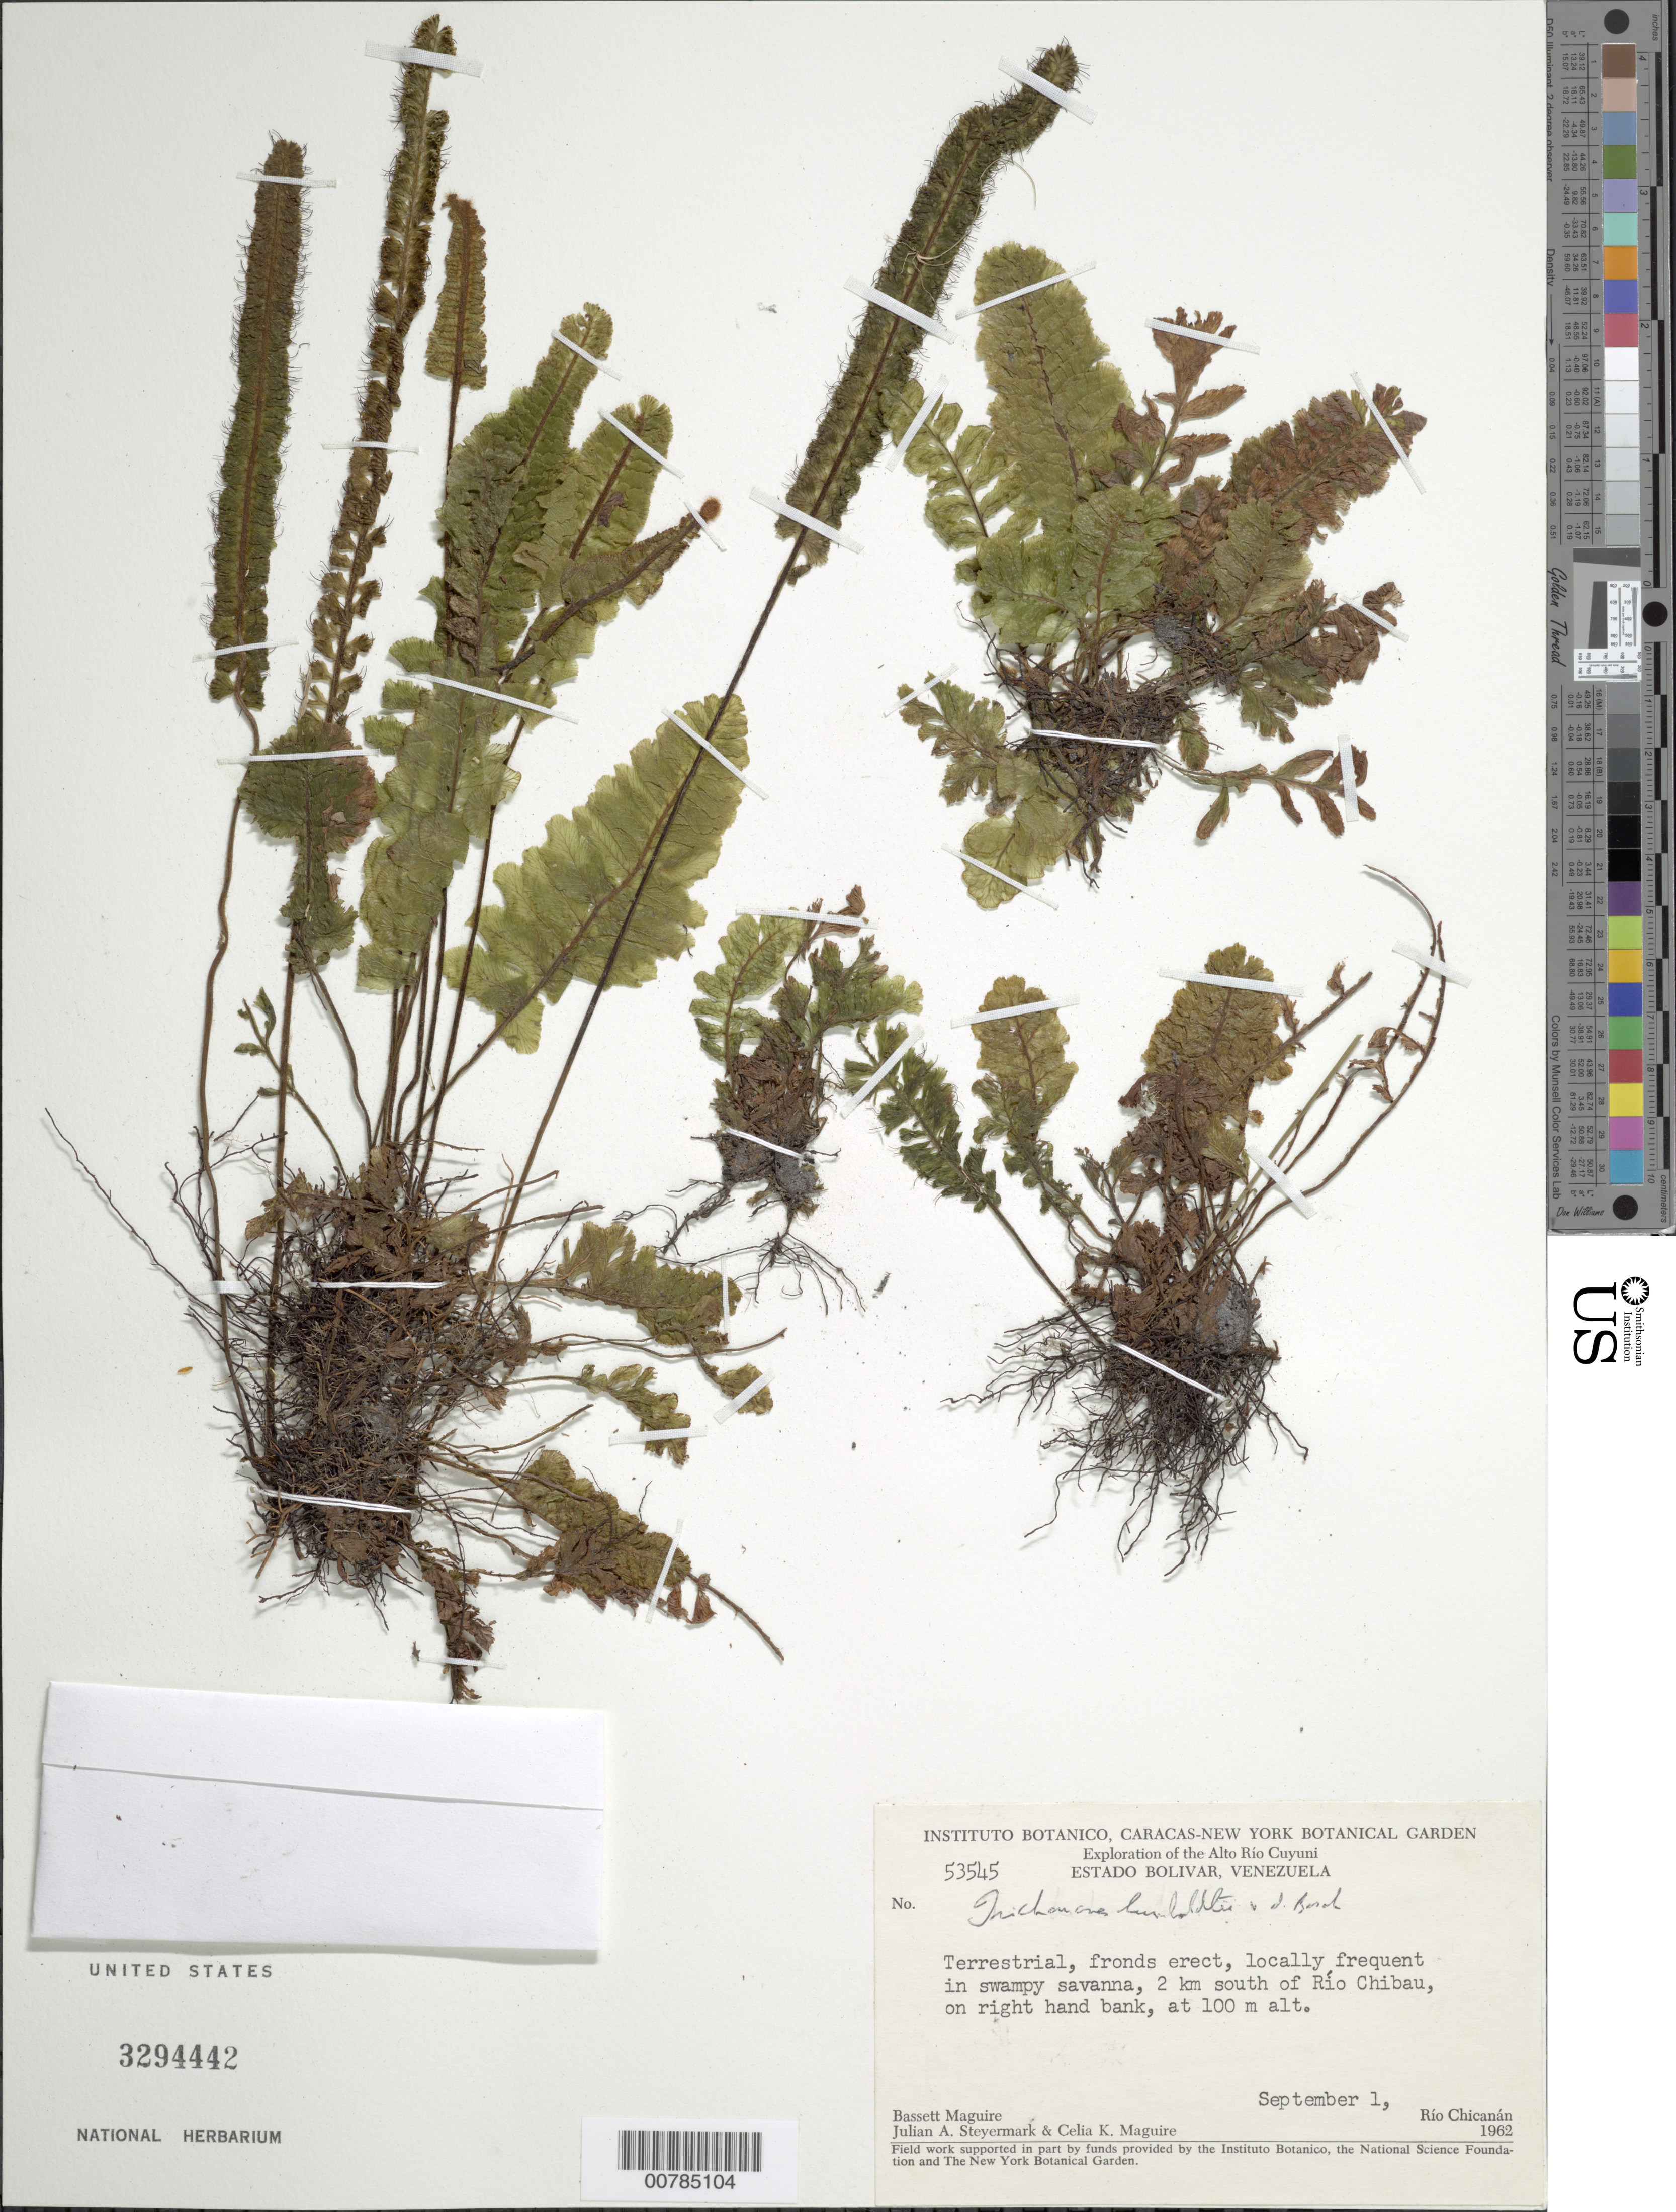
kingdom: Plantae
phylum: Tracheophyta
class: Polypodiopsida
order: Hymenophyllales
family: Hymenophyllaceae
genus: Trichomanes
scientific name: Trichomanes humboldtii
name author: (Bosch) Lellinger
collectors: B. Maguire, J. Steyermark & C. K. Maguire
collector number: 53545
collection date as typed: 1-Sep-62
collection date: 1962-09-01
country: Venezuela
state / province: Bolívar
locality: Alto Río Cuyuni, 2 km S of Río Chibau, right hand bank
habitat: Swampy savanna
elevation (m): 100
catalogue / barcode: US 3294442